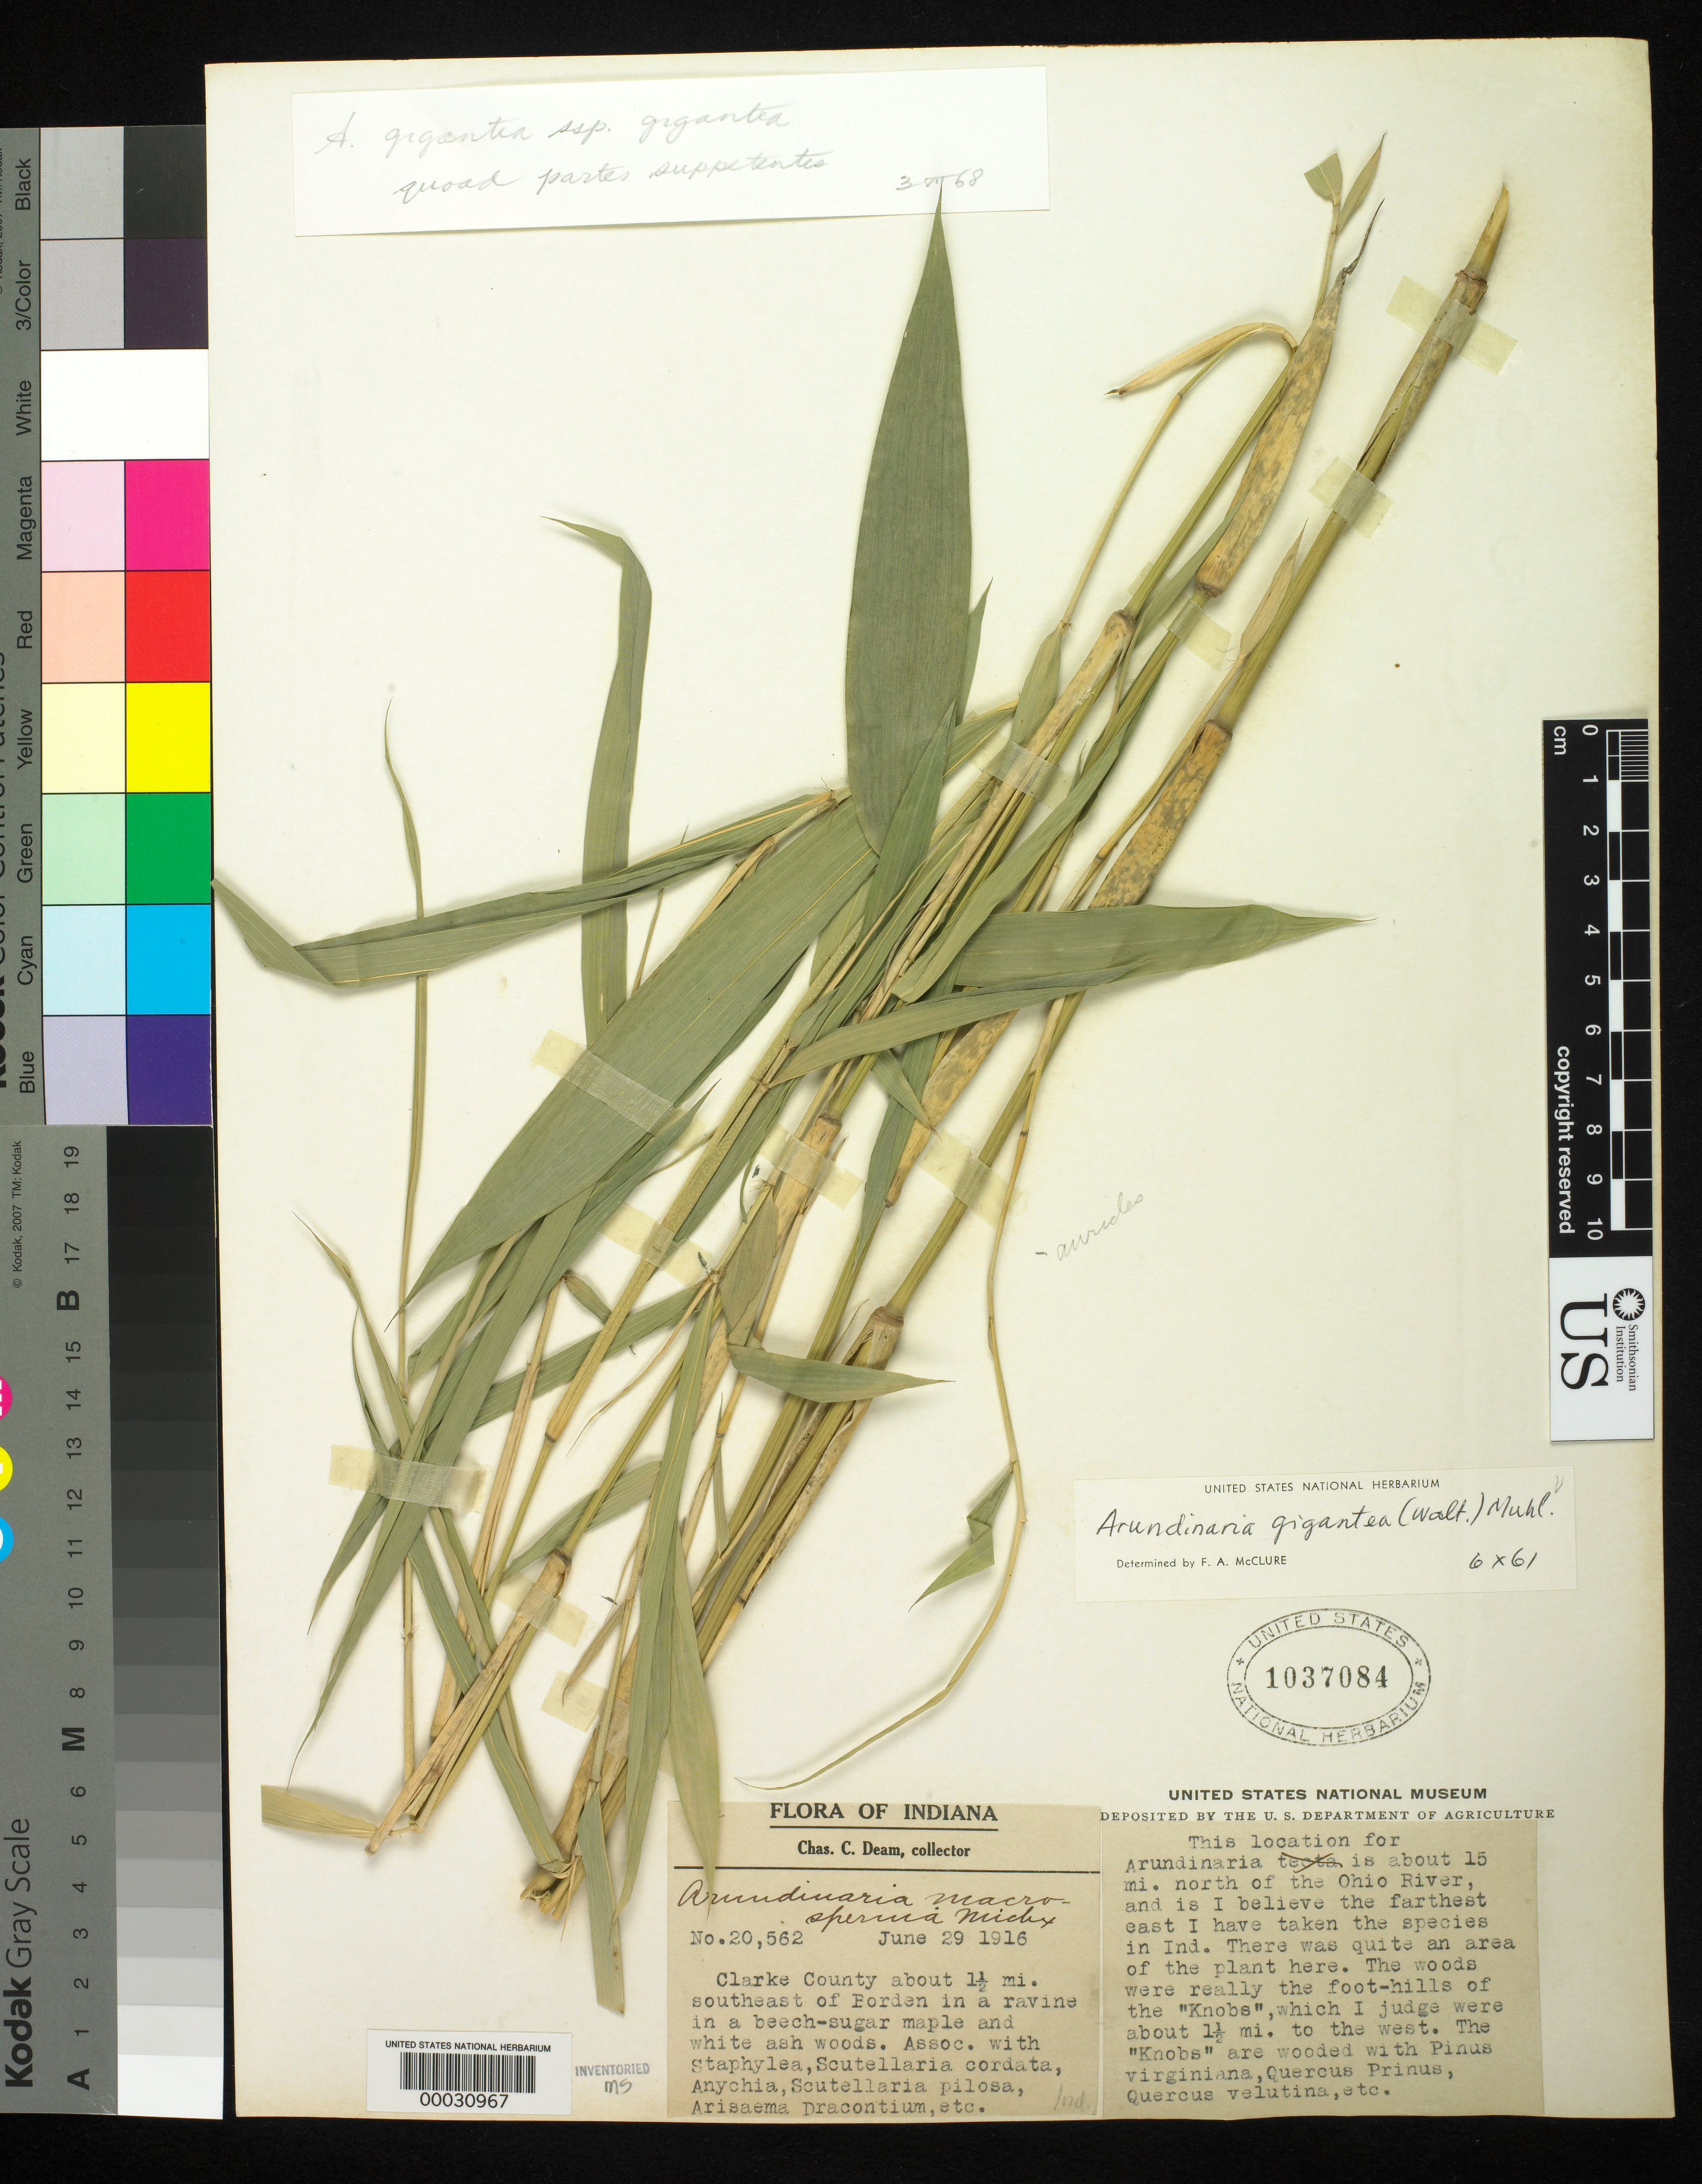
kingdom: Plantae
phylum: Tracheophyta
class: Liliopsida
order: Poales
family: Poaceae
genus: Arundinaria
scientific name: Arundinaria gigantea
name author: (Walter) Muhl.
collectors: C. C. Deam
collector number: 20562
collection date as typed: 29 Jun 1916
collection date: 1916-06-29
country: United States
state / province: Indiana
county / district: Clark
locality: Borden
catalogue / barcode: US 1037084